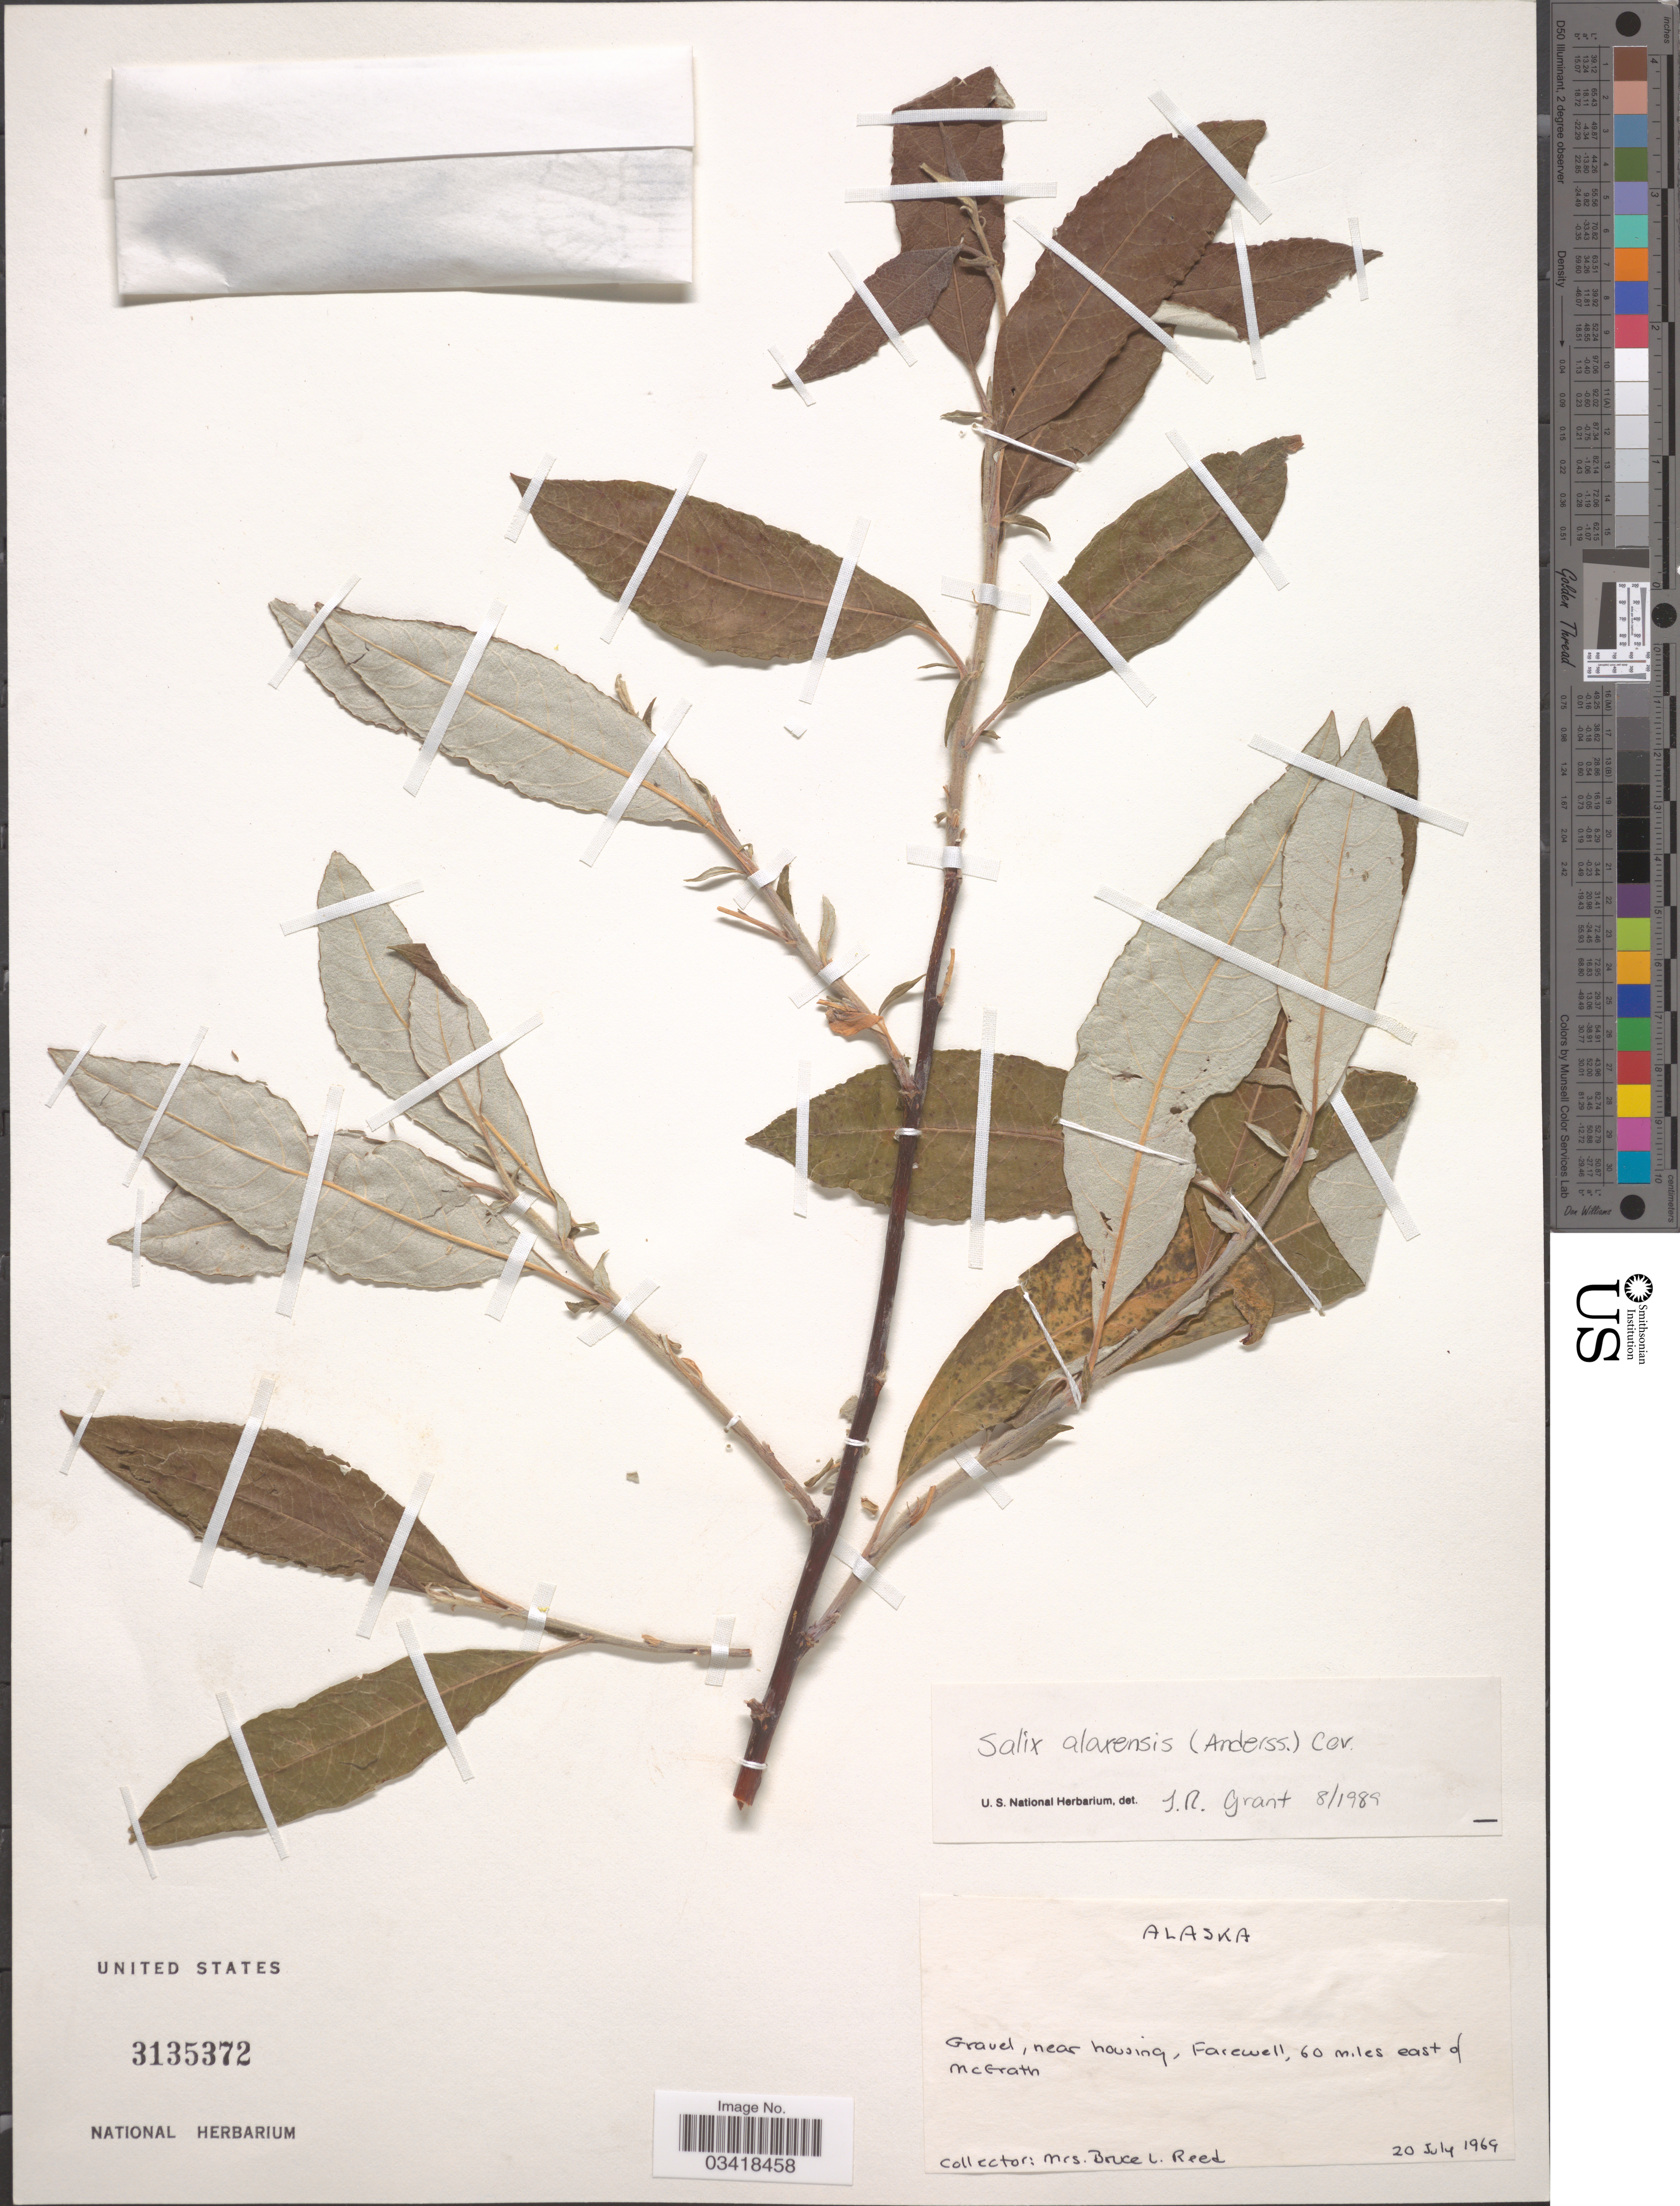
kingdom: Plantae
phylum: Tracheophyta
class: Magnoliopsida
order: Malpighiales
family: Salicaceae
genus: Salix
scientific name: Salix alaxensis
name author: (Andersson) Coville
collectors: B. Reed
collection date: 1969-07-20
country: United States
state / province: Alaska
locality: Gravel, near housing, Farewell, 60 miles east of McGrath.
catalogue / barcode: US 3135372